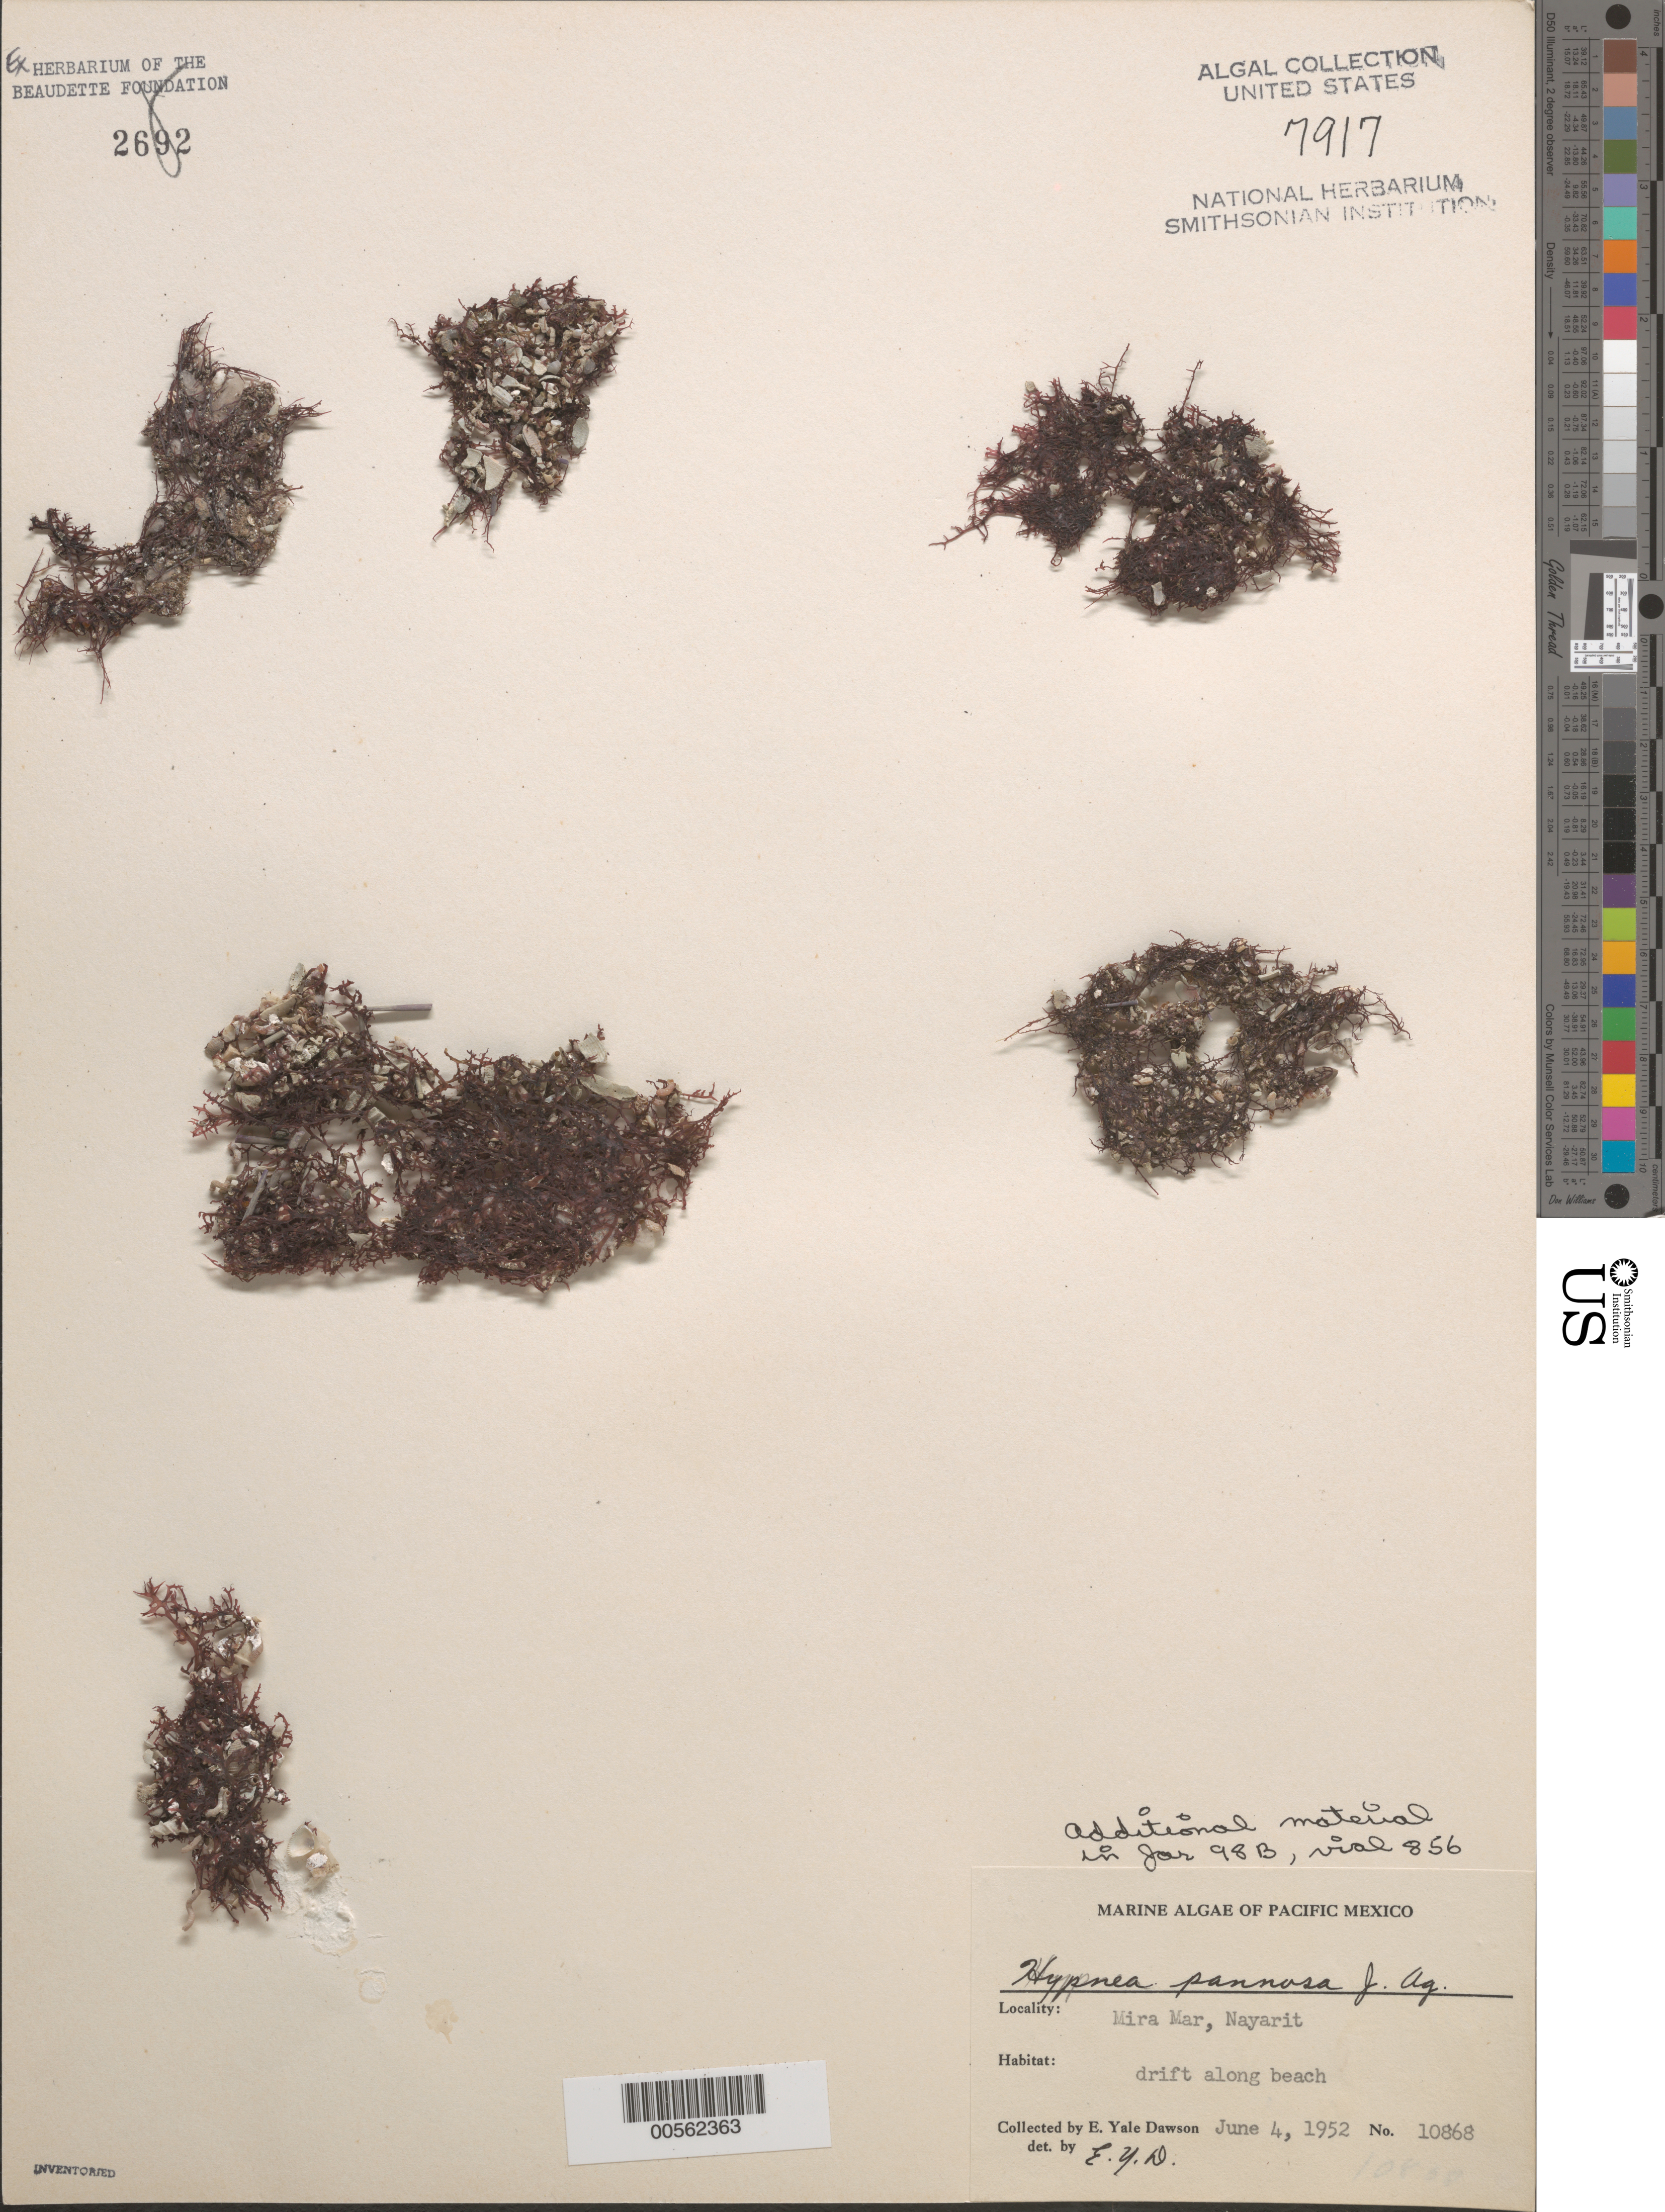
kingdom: Plantae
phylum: Rhodophyta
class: Florideophyceae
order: Gigartinales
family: Cystocloniaceae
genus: Hypnea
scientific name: Hypnea pannosa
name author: J. Agardh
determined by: Dawson, E. Y.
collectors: E. Y. Dawson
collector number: EYD 10868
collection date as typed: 04 Jun 1952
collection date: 1952-06-04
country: Mexico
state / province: Nayarit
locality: Miramar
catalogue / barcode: US 7917